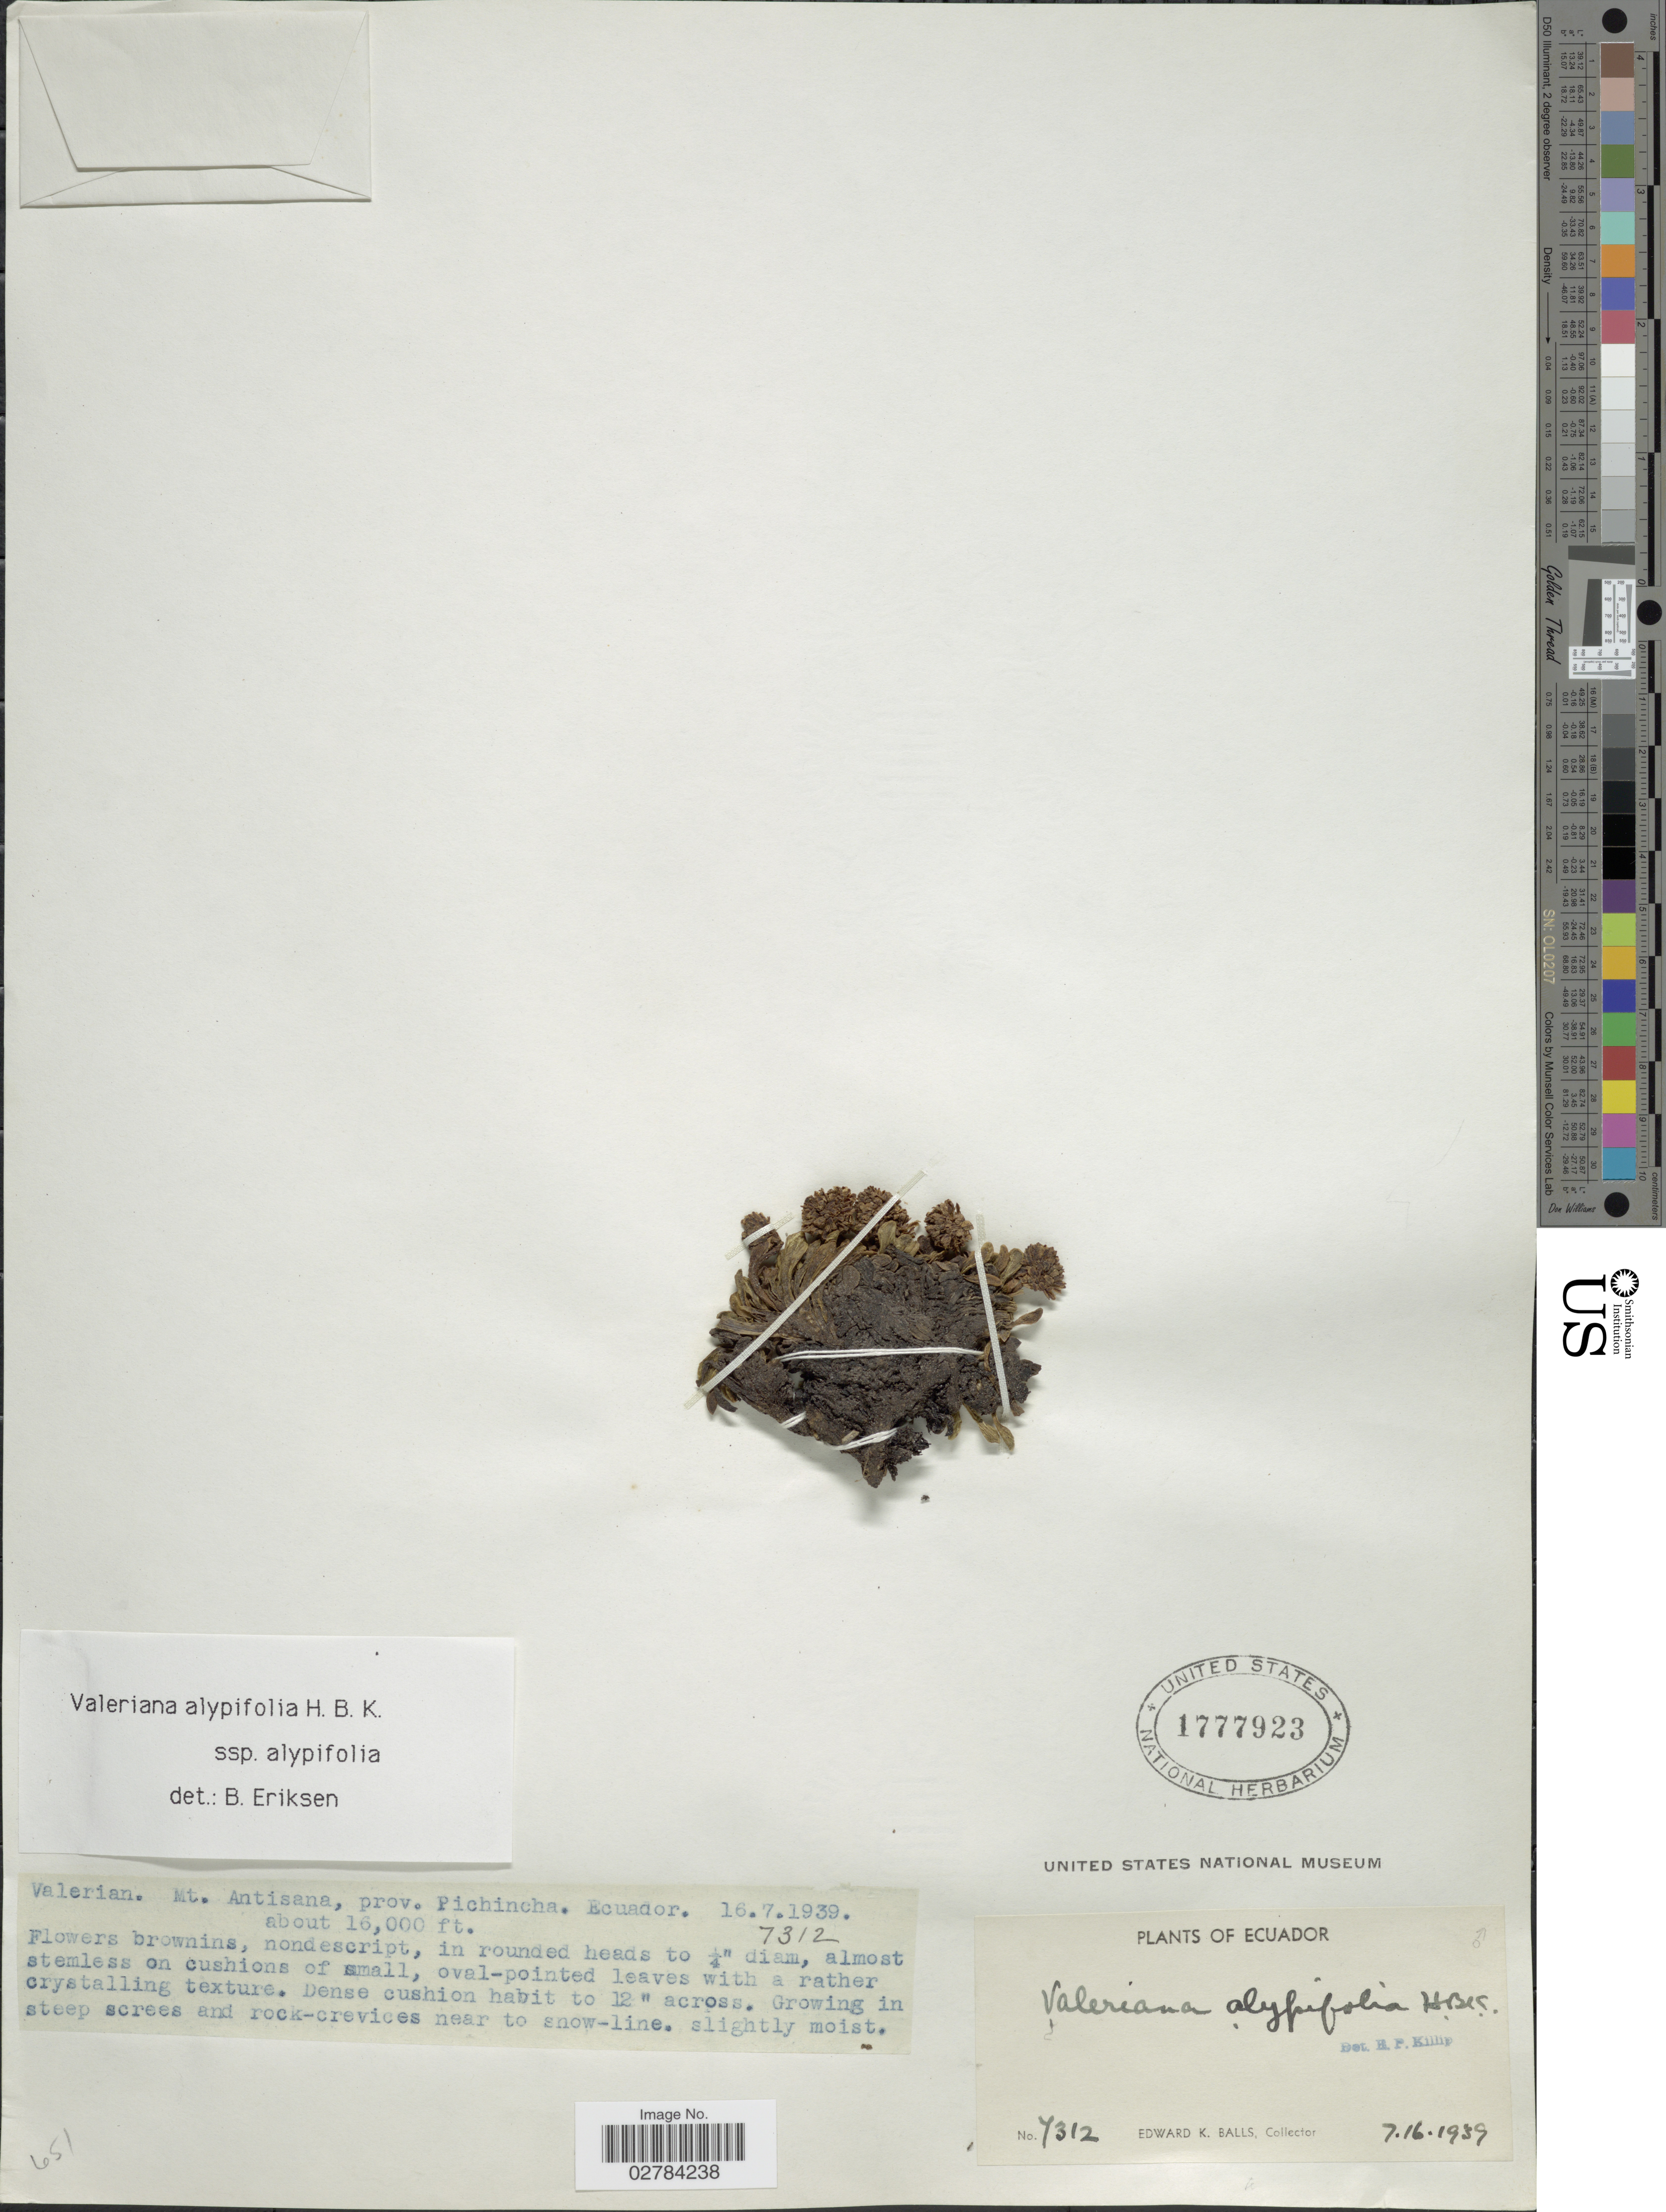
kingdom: Plantae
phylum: Tracheophyta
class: Magnoliopsida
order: Dipsacales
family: Caprifoliaceae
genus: Valeriana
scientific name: Valeriana alypifolia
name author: Kunth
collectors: E. K. Balls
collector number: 7312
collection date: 1939-07-16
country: Ecuador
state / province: Pichincha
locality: Mt. Antisana.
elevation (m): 4877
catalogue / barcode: US 1777923